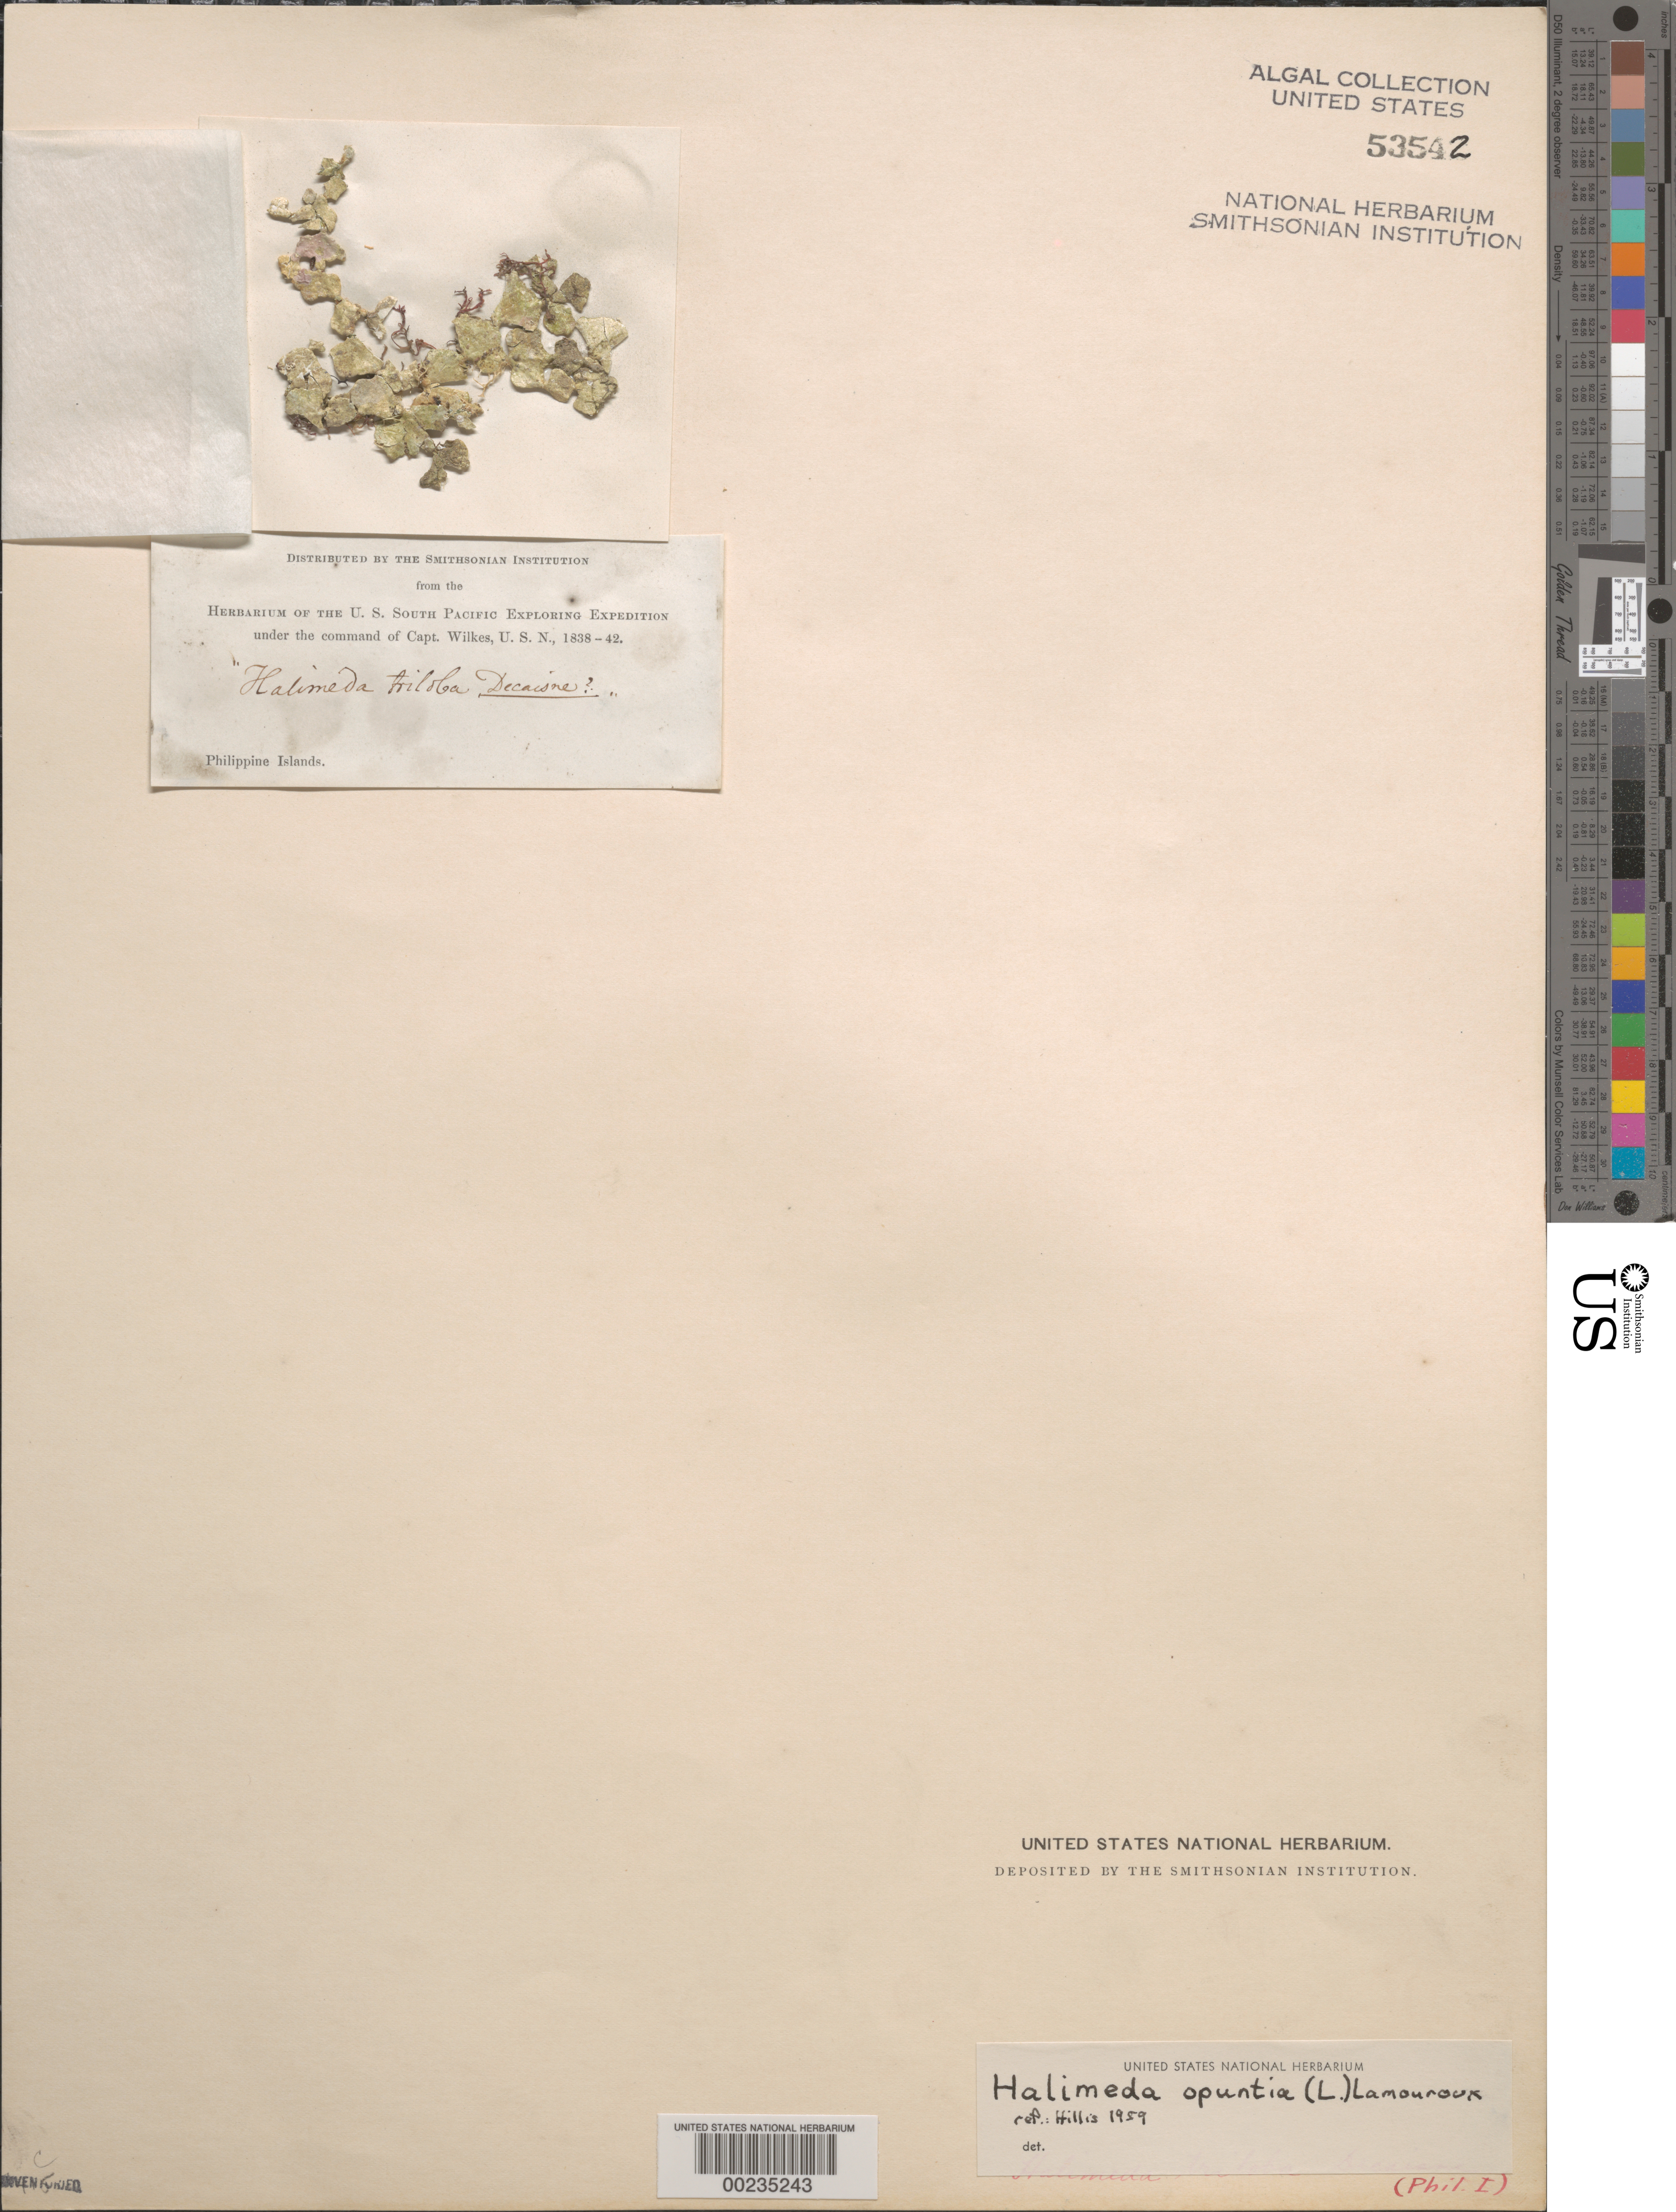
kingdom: Plantae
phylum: Chlorophyta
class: Ulvophyceae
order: Bryopsidales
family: Halimedaceae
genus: Halimeda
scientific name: Halimeda opuntia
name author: (L.) J.V.Lamouroux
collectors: W. D. Brackenridge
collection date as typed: Jan 1842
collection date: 1842-01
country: Philippines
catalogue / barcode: US 53542